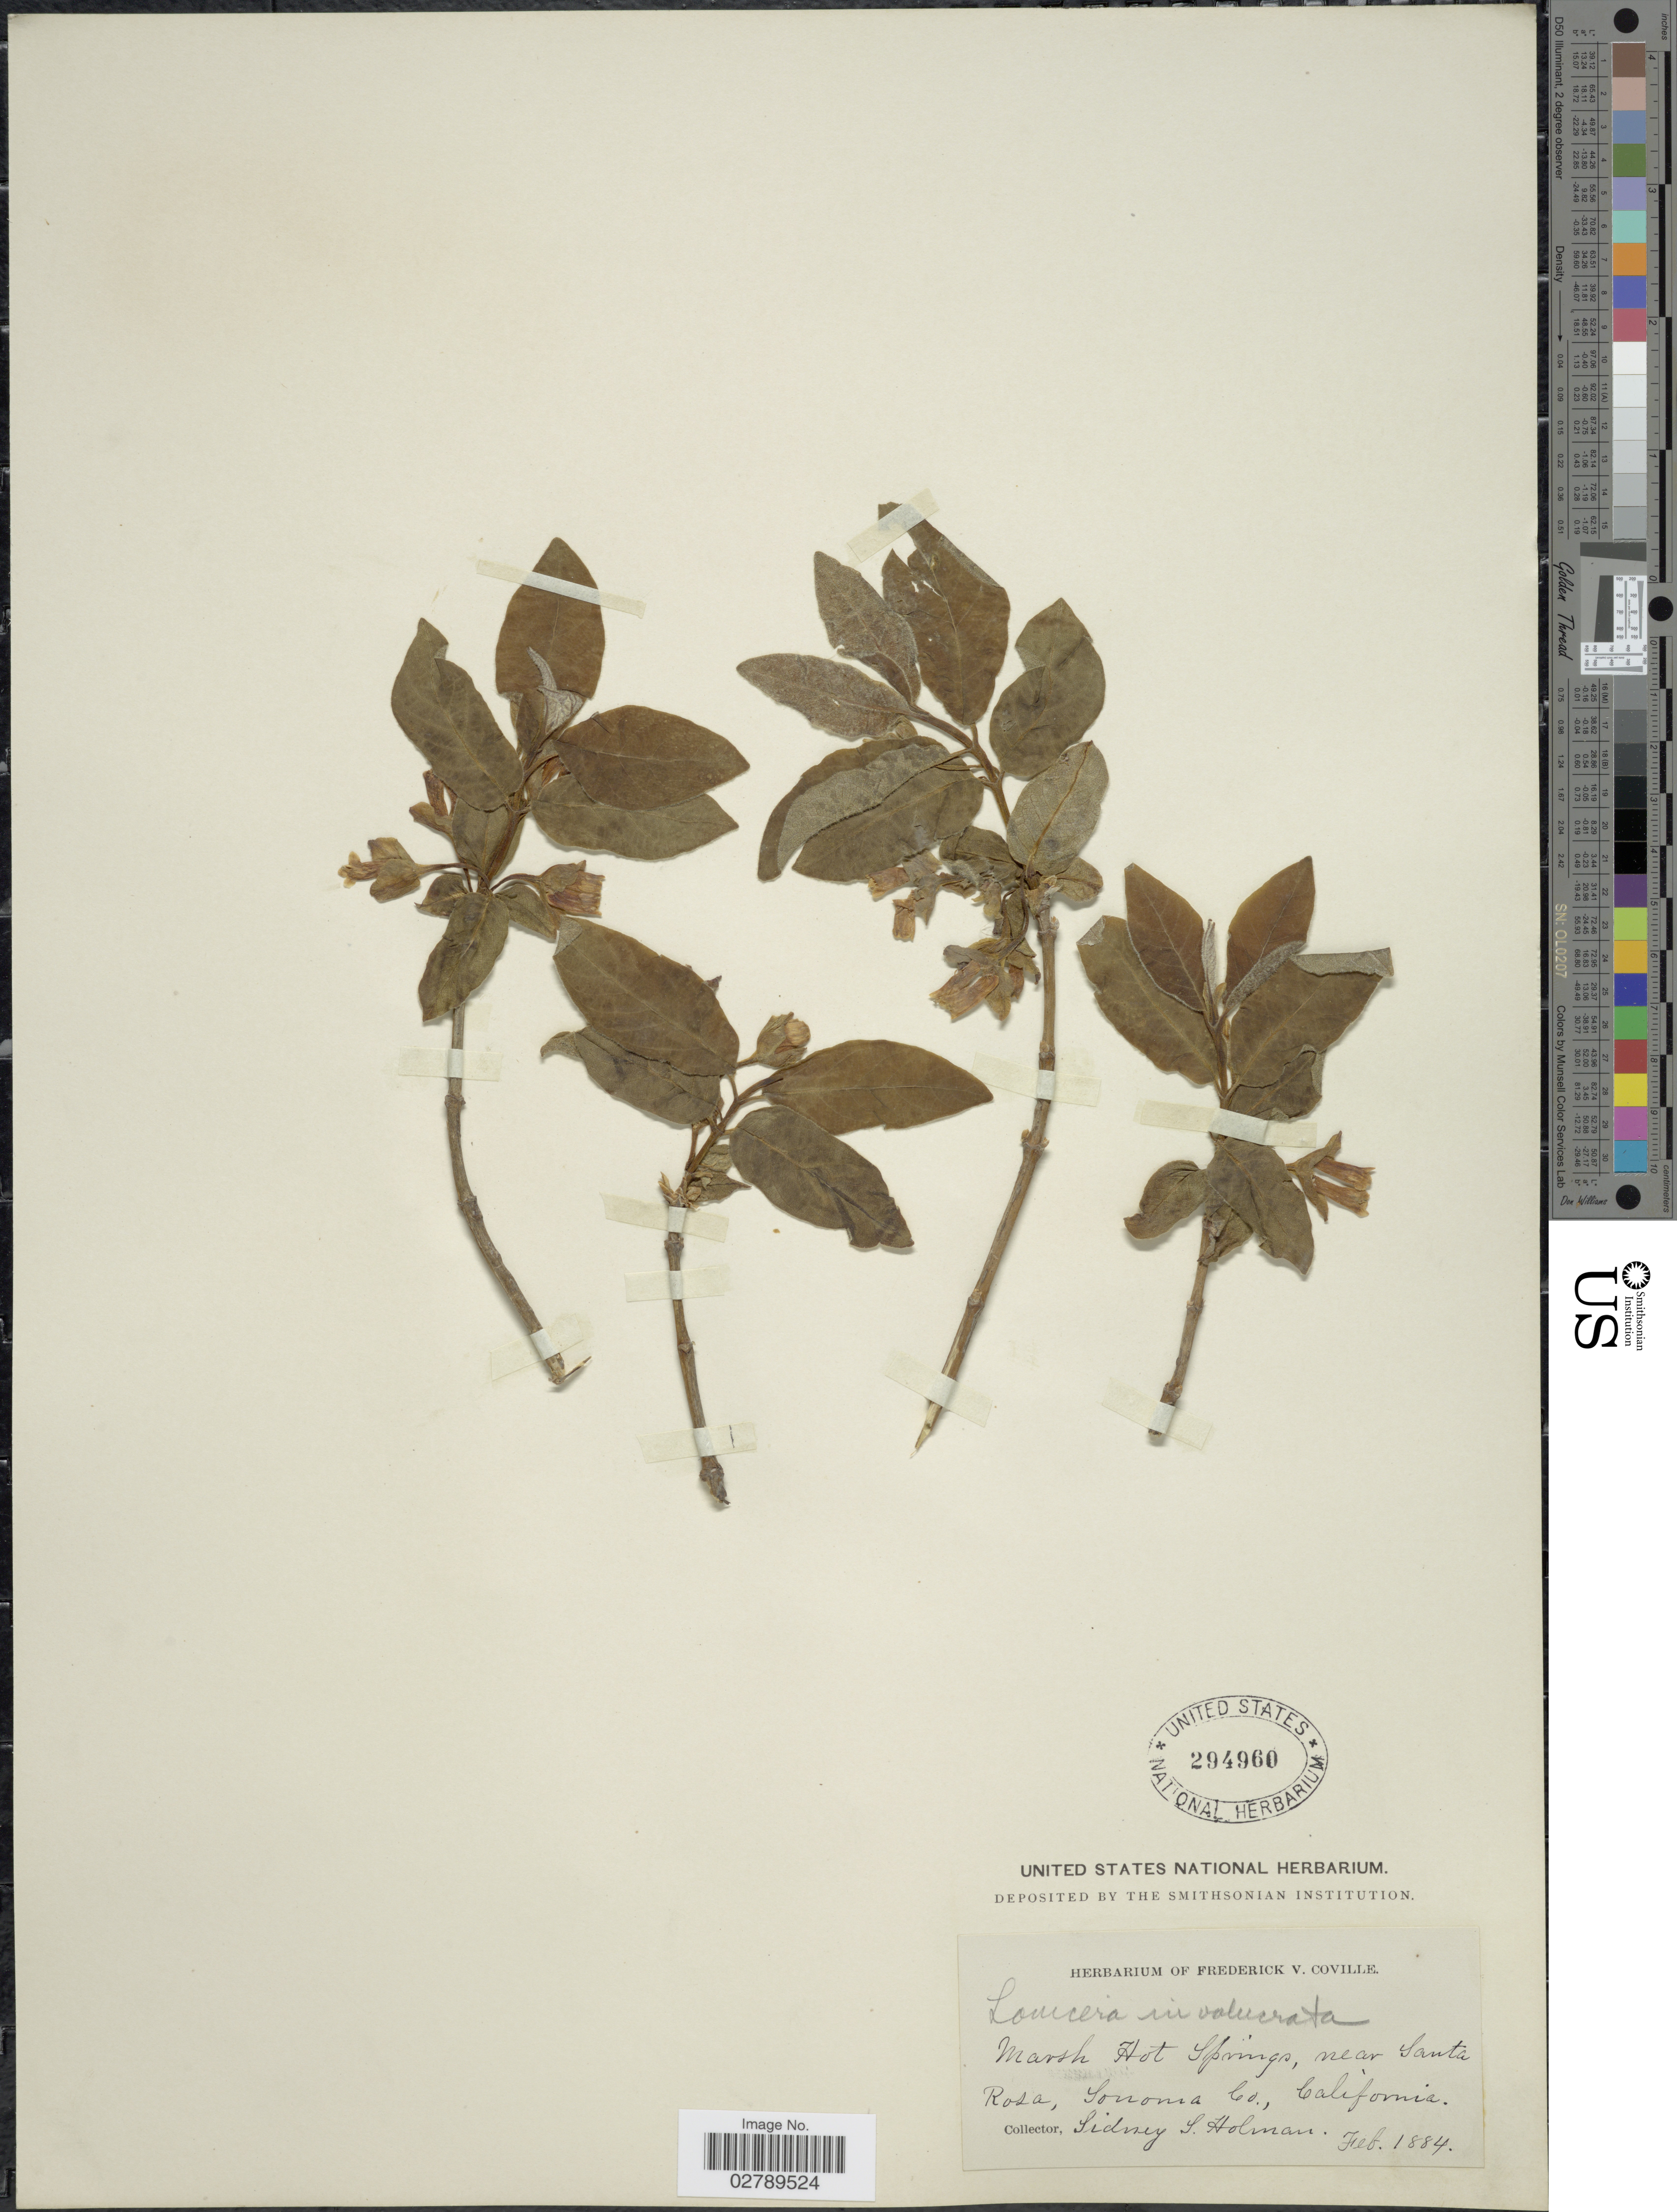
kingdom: Plantae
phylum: Tracheophyta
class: Magnoliopsida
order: Dipsacales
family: Caprifoliaceae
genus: Lonicera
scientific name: Lonicera involucrata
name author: (Richardson) Banks ex Spreng.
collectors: S. Holman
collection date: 1884-02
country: United States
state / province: California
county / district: Sonoma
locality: Marsh Hot Springs, near Santa Rosa, Sonoma Co.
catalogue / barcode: US 294960